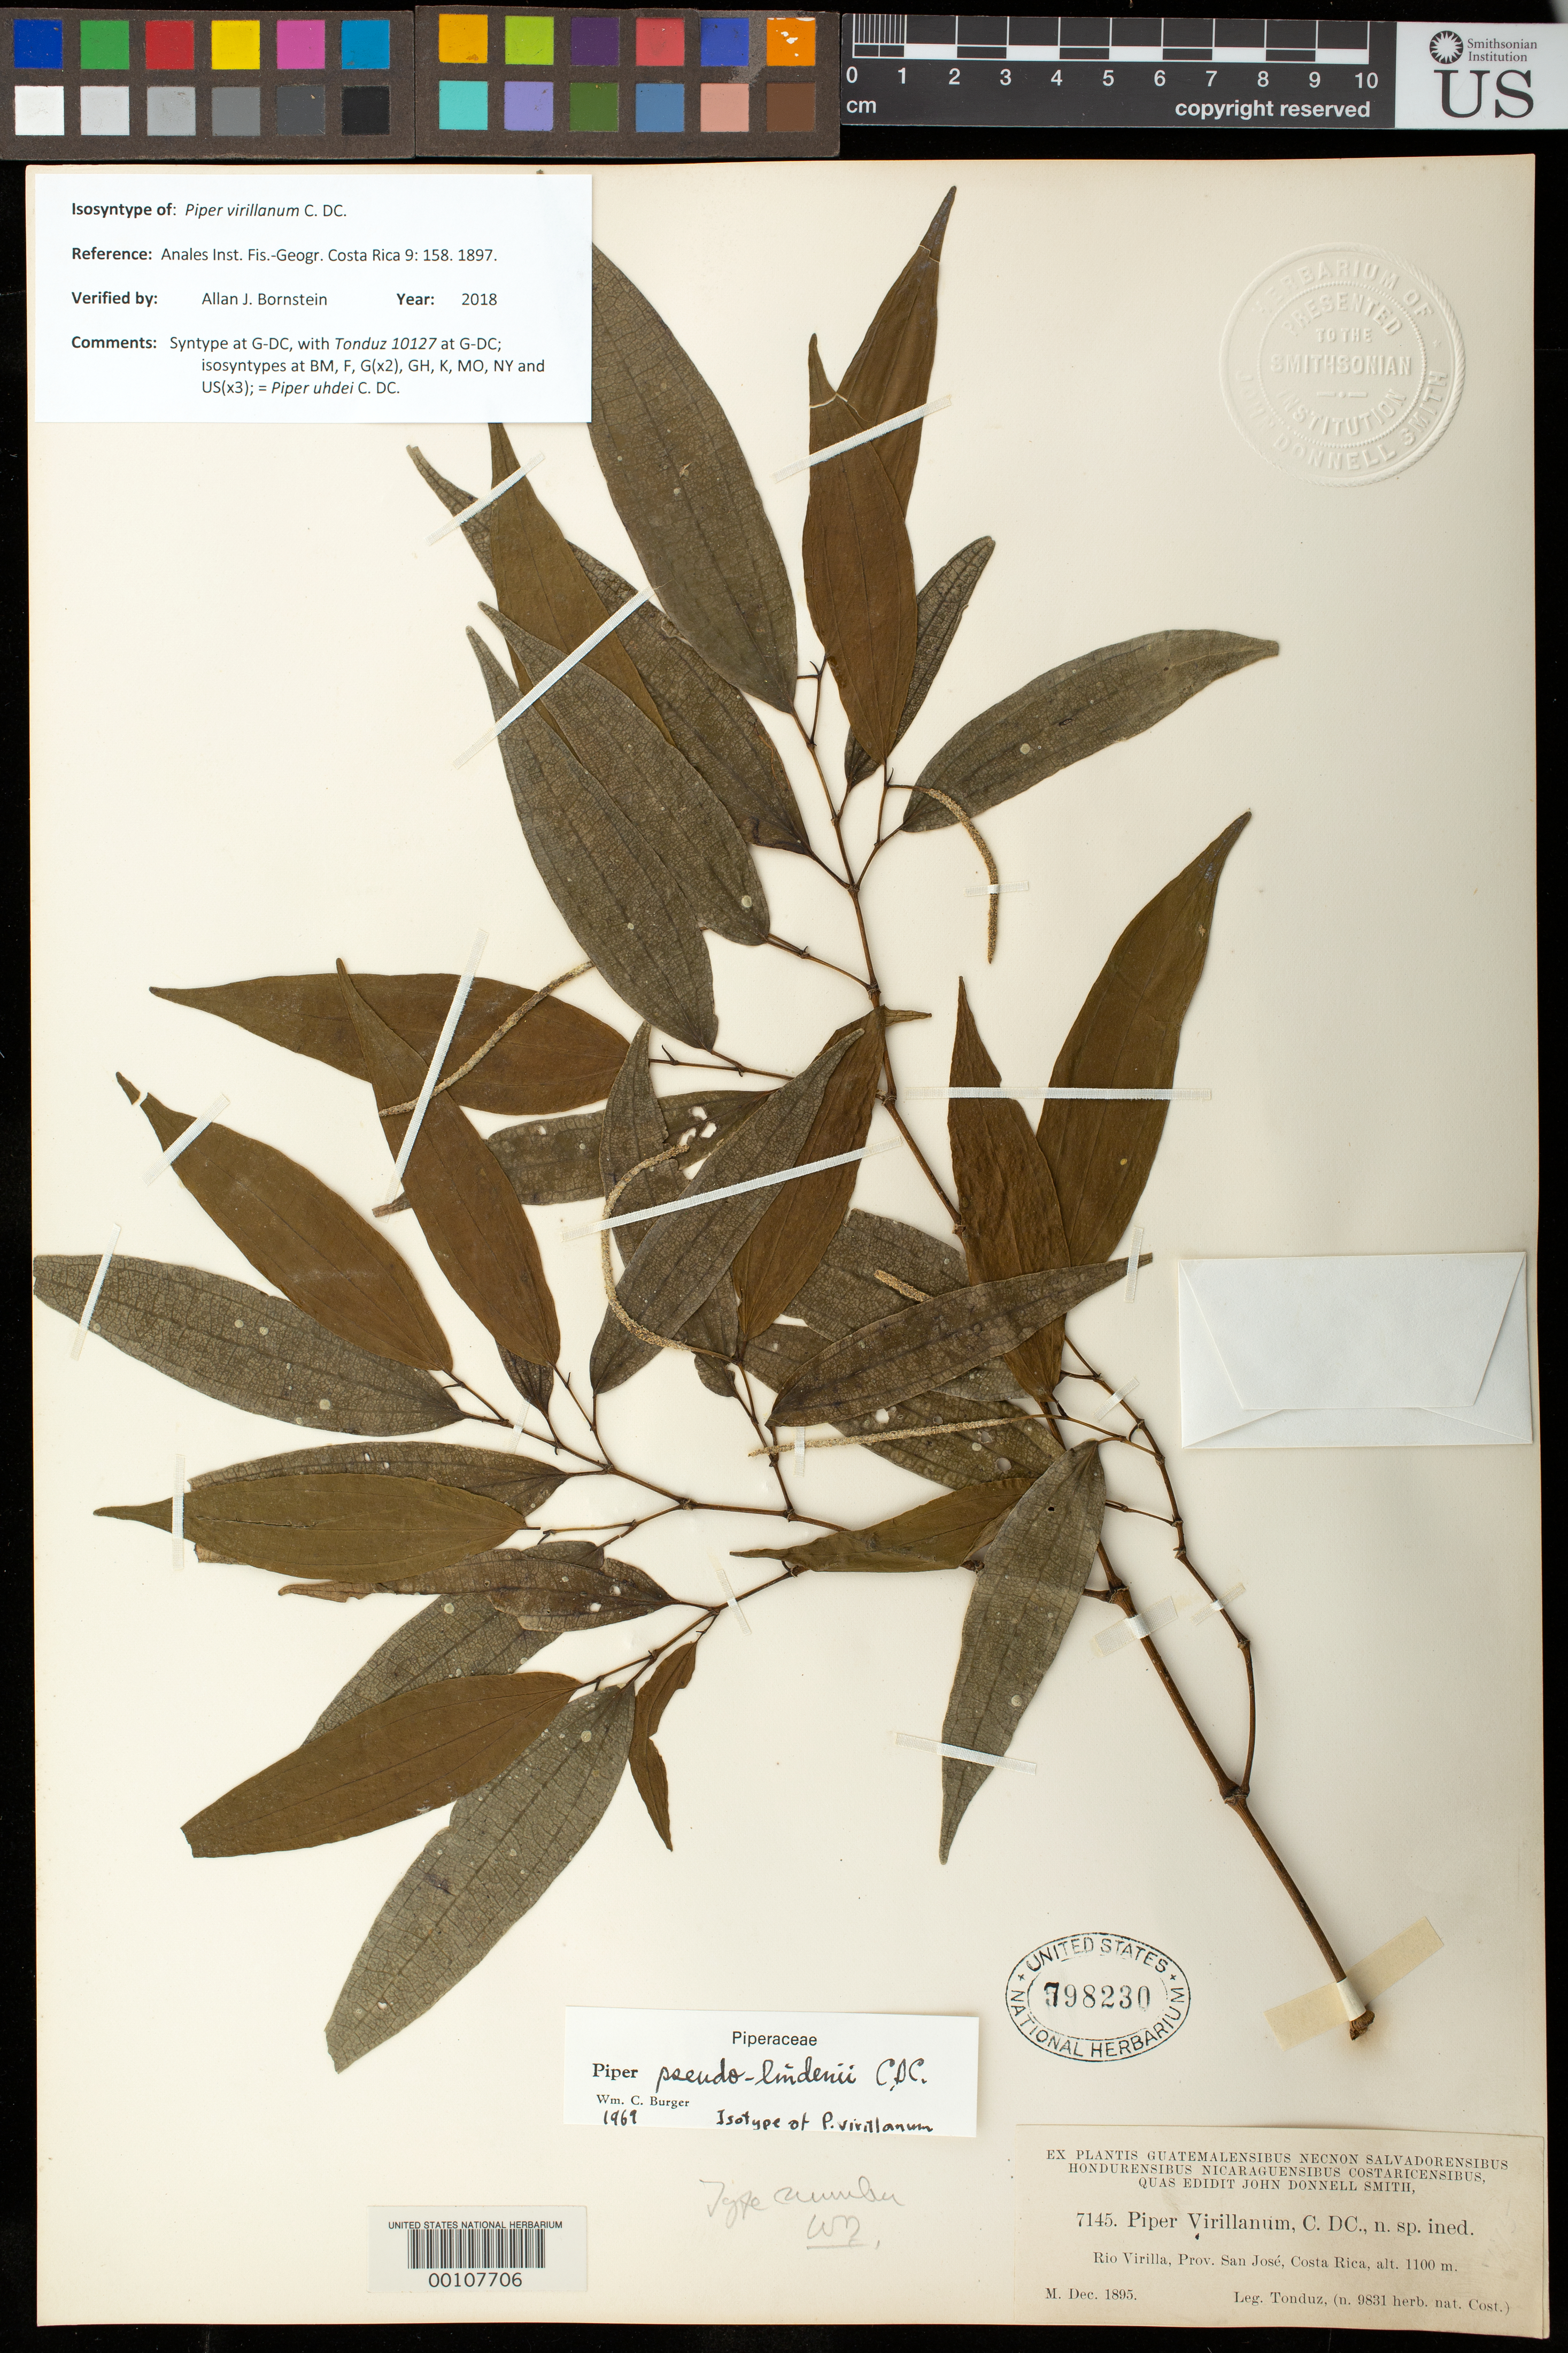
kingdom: Plantae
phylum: Tracheophyta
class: Magnoliopsida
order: Piperales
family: Piperaceae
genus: Piper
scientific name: Piper virillanum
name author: C. DC.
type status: Isosyntype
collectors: A. Tonduz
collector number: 9831 [Donn. Sm. 7145]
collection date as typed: Dec 1895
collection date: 1895-12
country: Costa Rica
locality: Rio Virilla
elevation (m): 1100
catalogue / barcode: US 798230